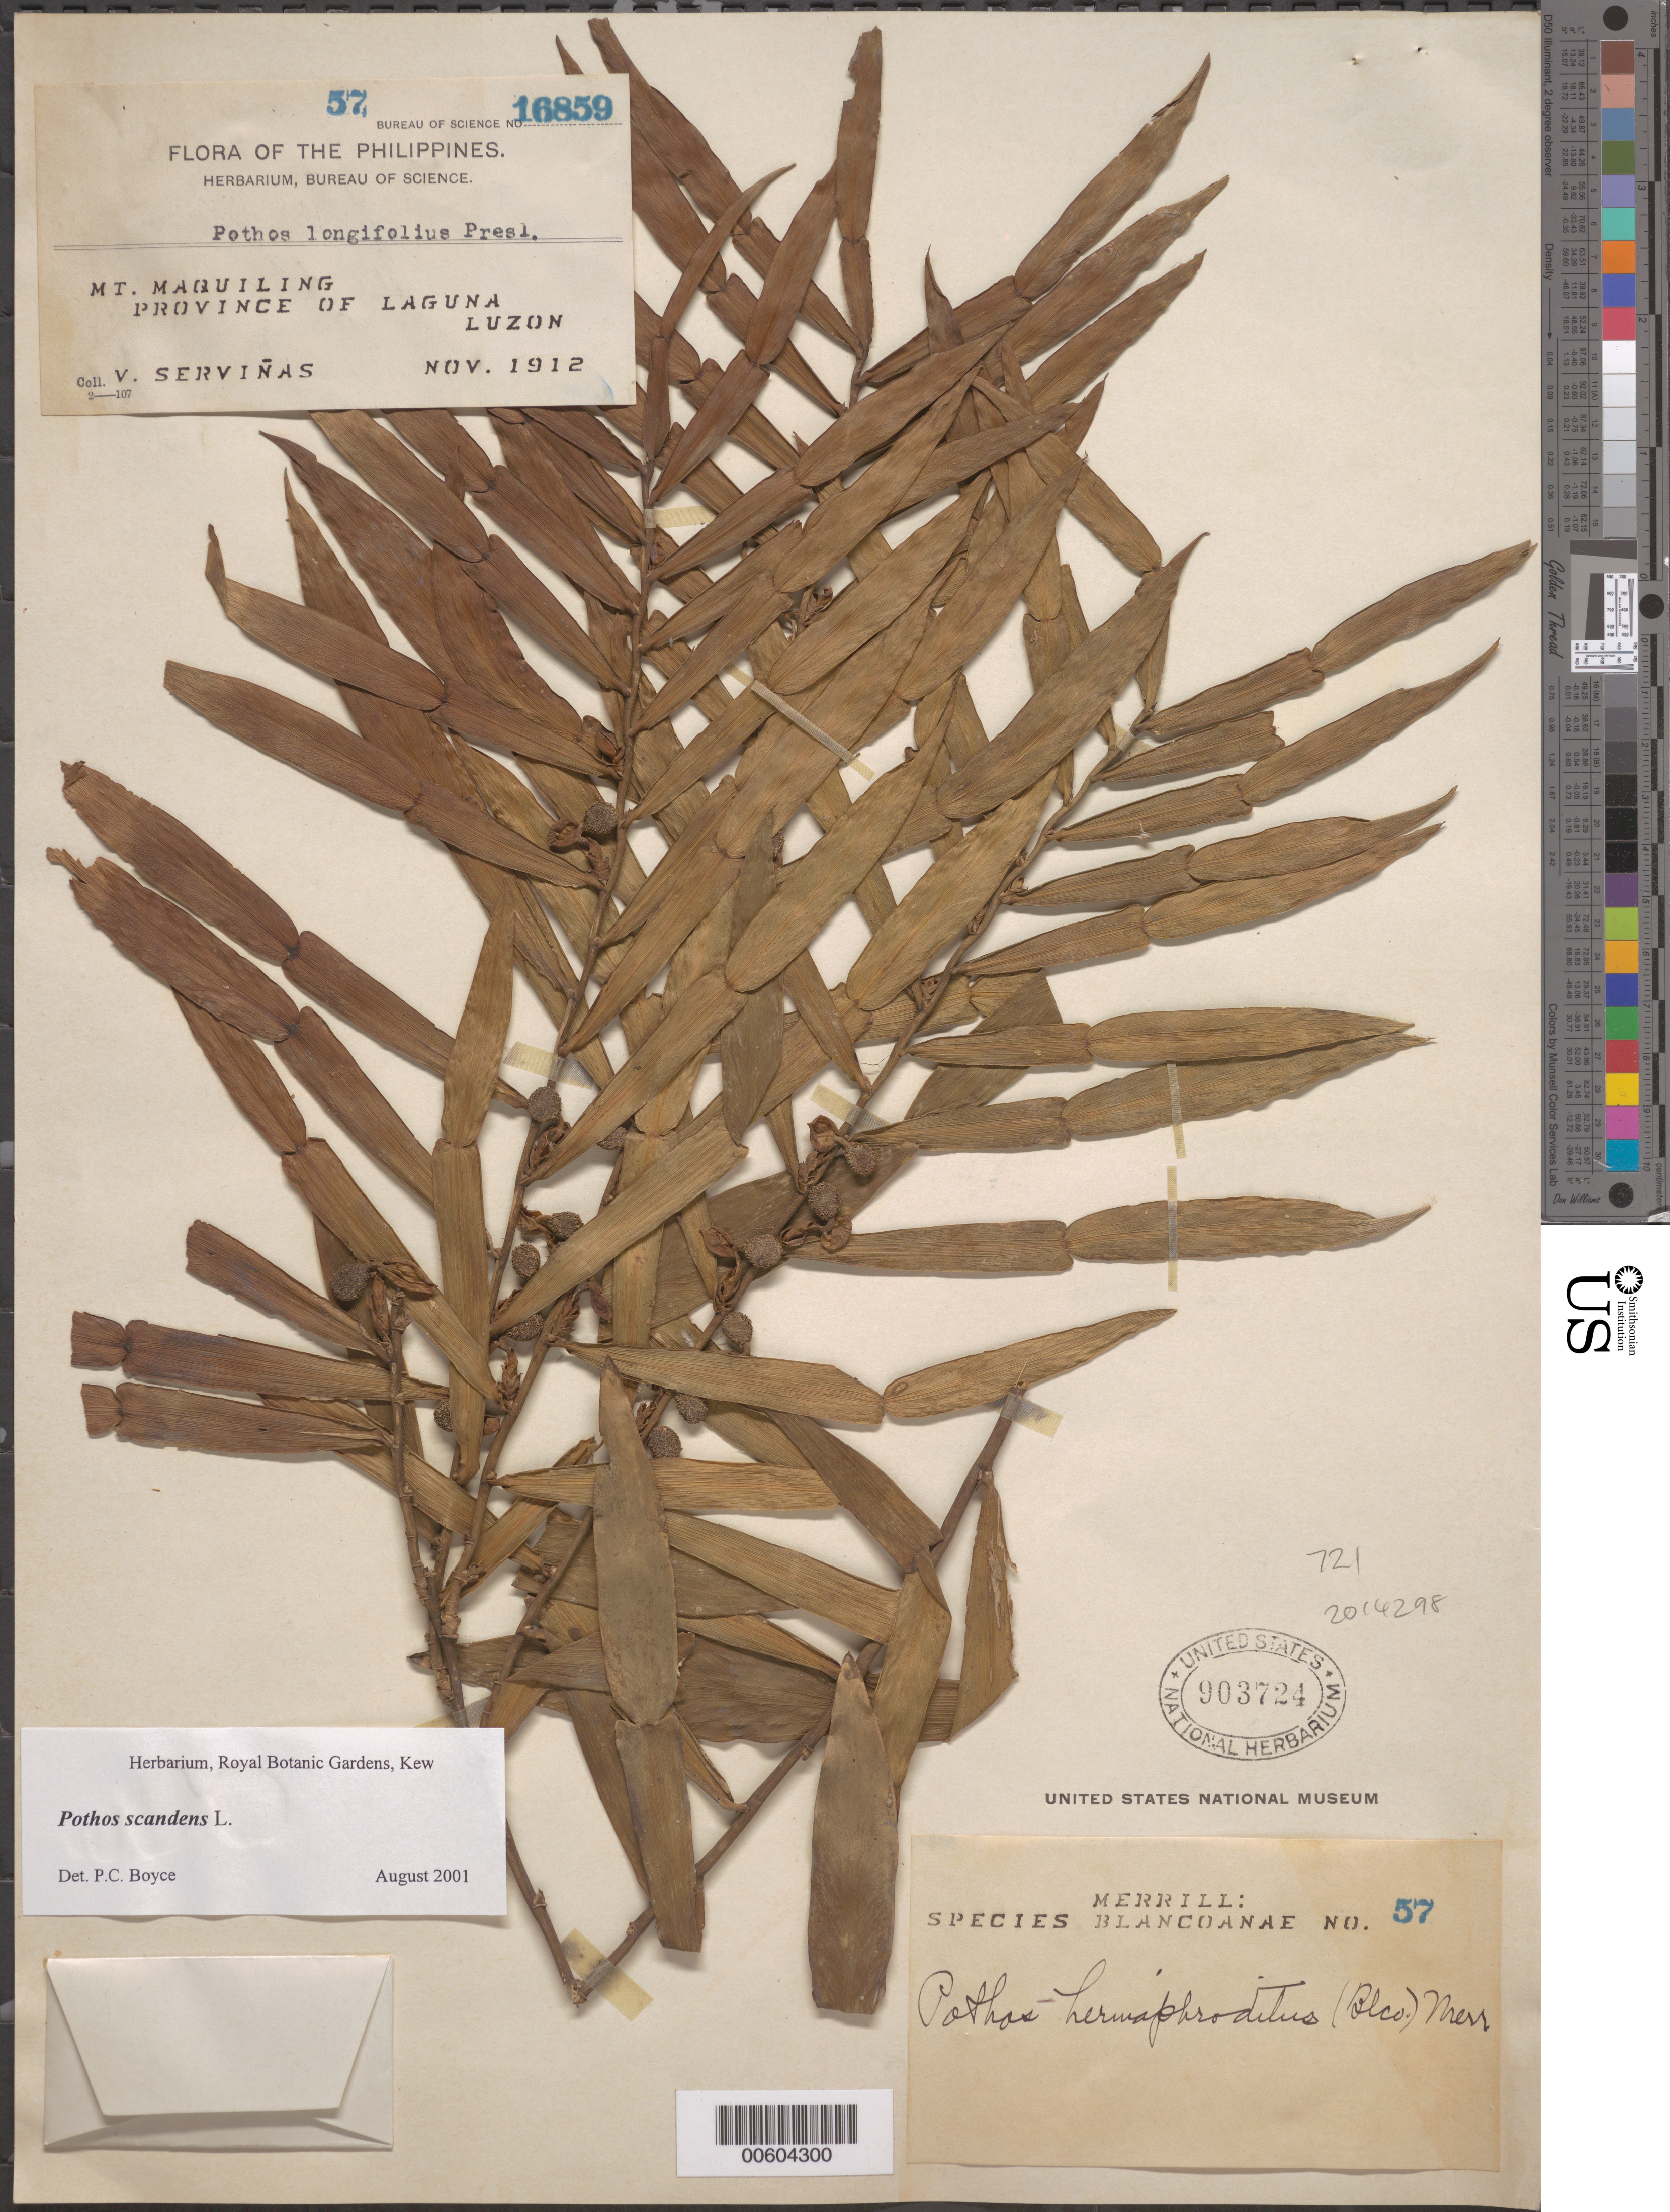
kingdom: Plantae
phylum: Tracheophyta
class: Magnoliopsida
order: Brassicales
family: Bataceae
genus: Batis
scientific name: Batis hermaphrodita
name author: Blanco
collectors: V. Servinas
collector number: Sp. Blancoan. 0057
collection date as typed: Nov 1912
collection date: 1912-11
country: Philippines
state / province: Calabarzon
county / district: Laguna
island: Luzon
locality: Mt. Maquiling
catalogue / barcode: US 903724